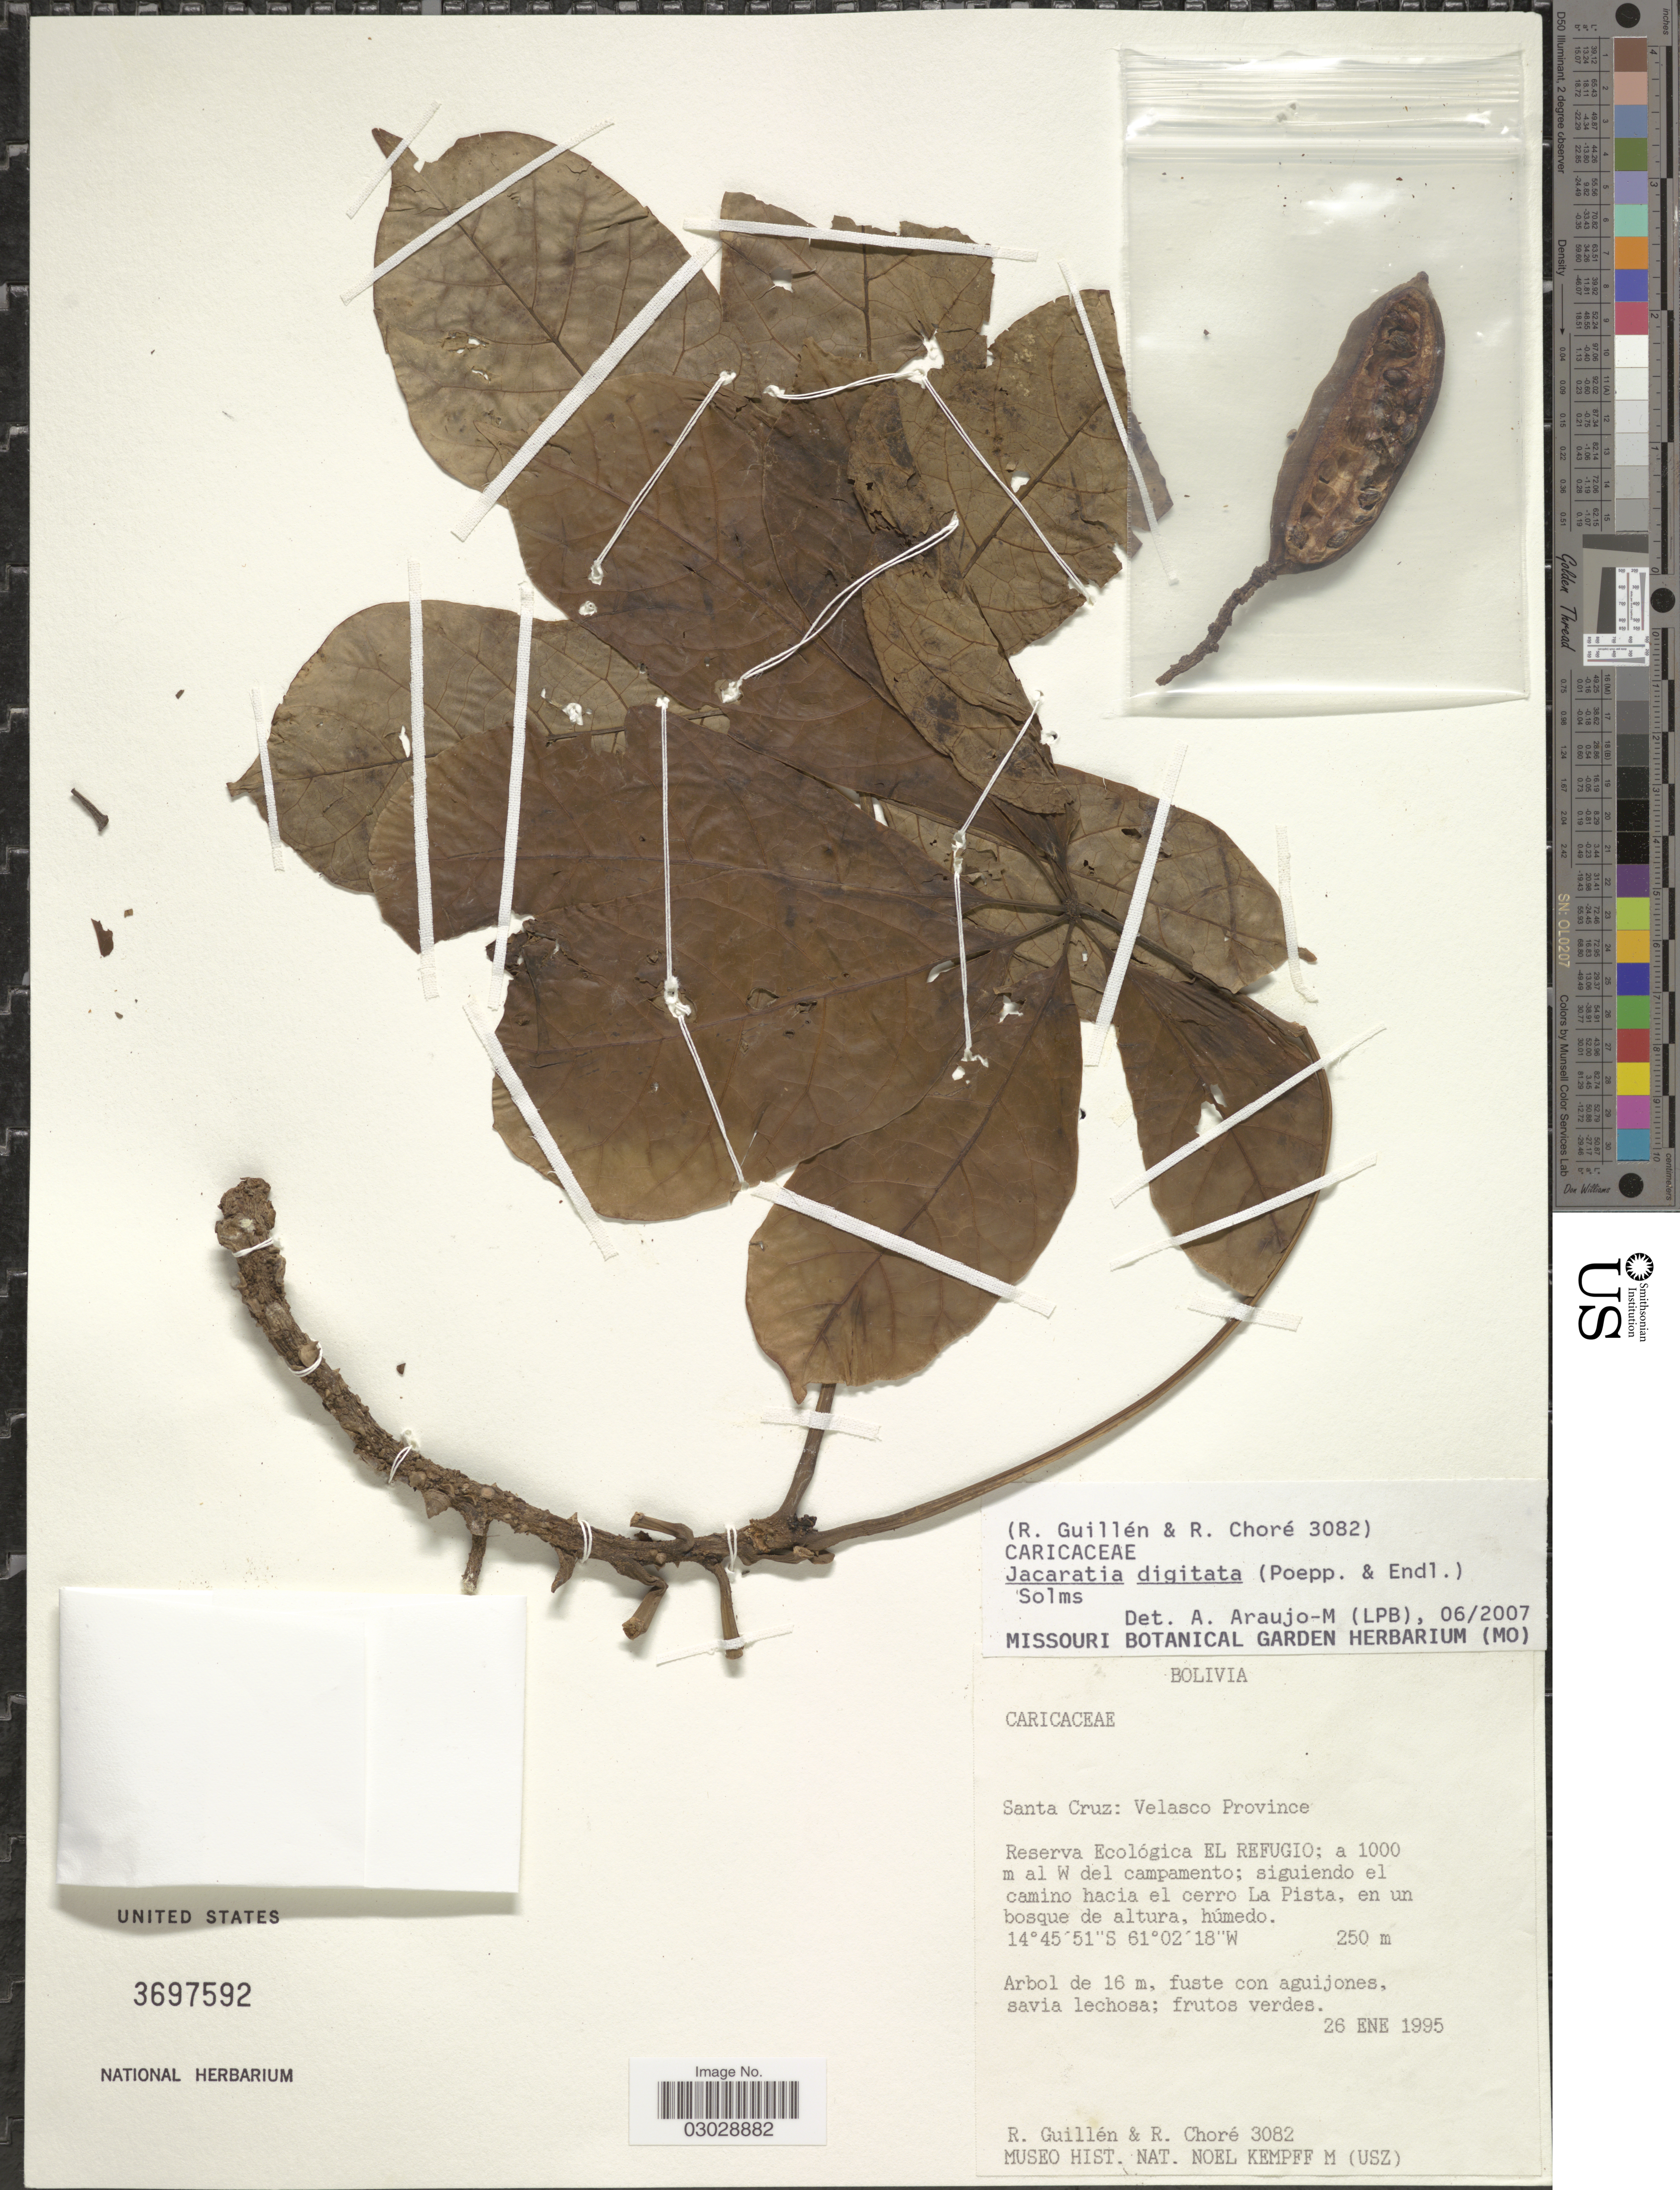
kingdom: Plantae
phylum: Tracheophyta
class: Magnoliopsida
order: Brassicales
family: Caricaceae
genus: Jacaratia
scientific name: Jacaratia digitata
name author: (Poepp. & Endl.) Solms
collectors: R. Guillen & R. Choré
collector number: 3082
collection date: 1995-01-26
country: Bolivia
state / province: Santa Cruz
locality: Velasco Province. Reserve Ecológica El Refugio; a 1000 m al W del campamento; siguiendo el camino hacia el cerro La Pista.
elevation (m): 250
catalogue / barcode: US 3697592